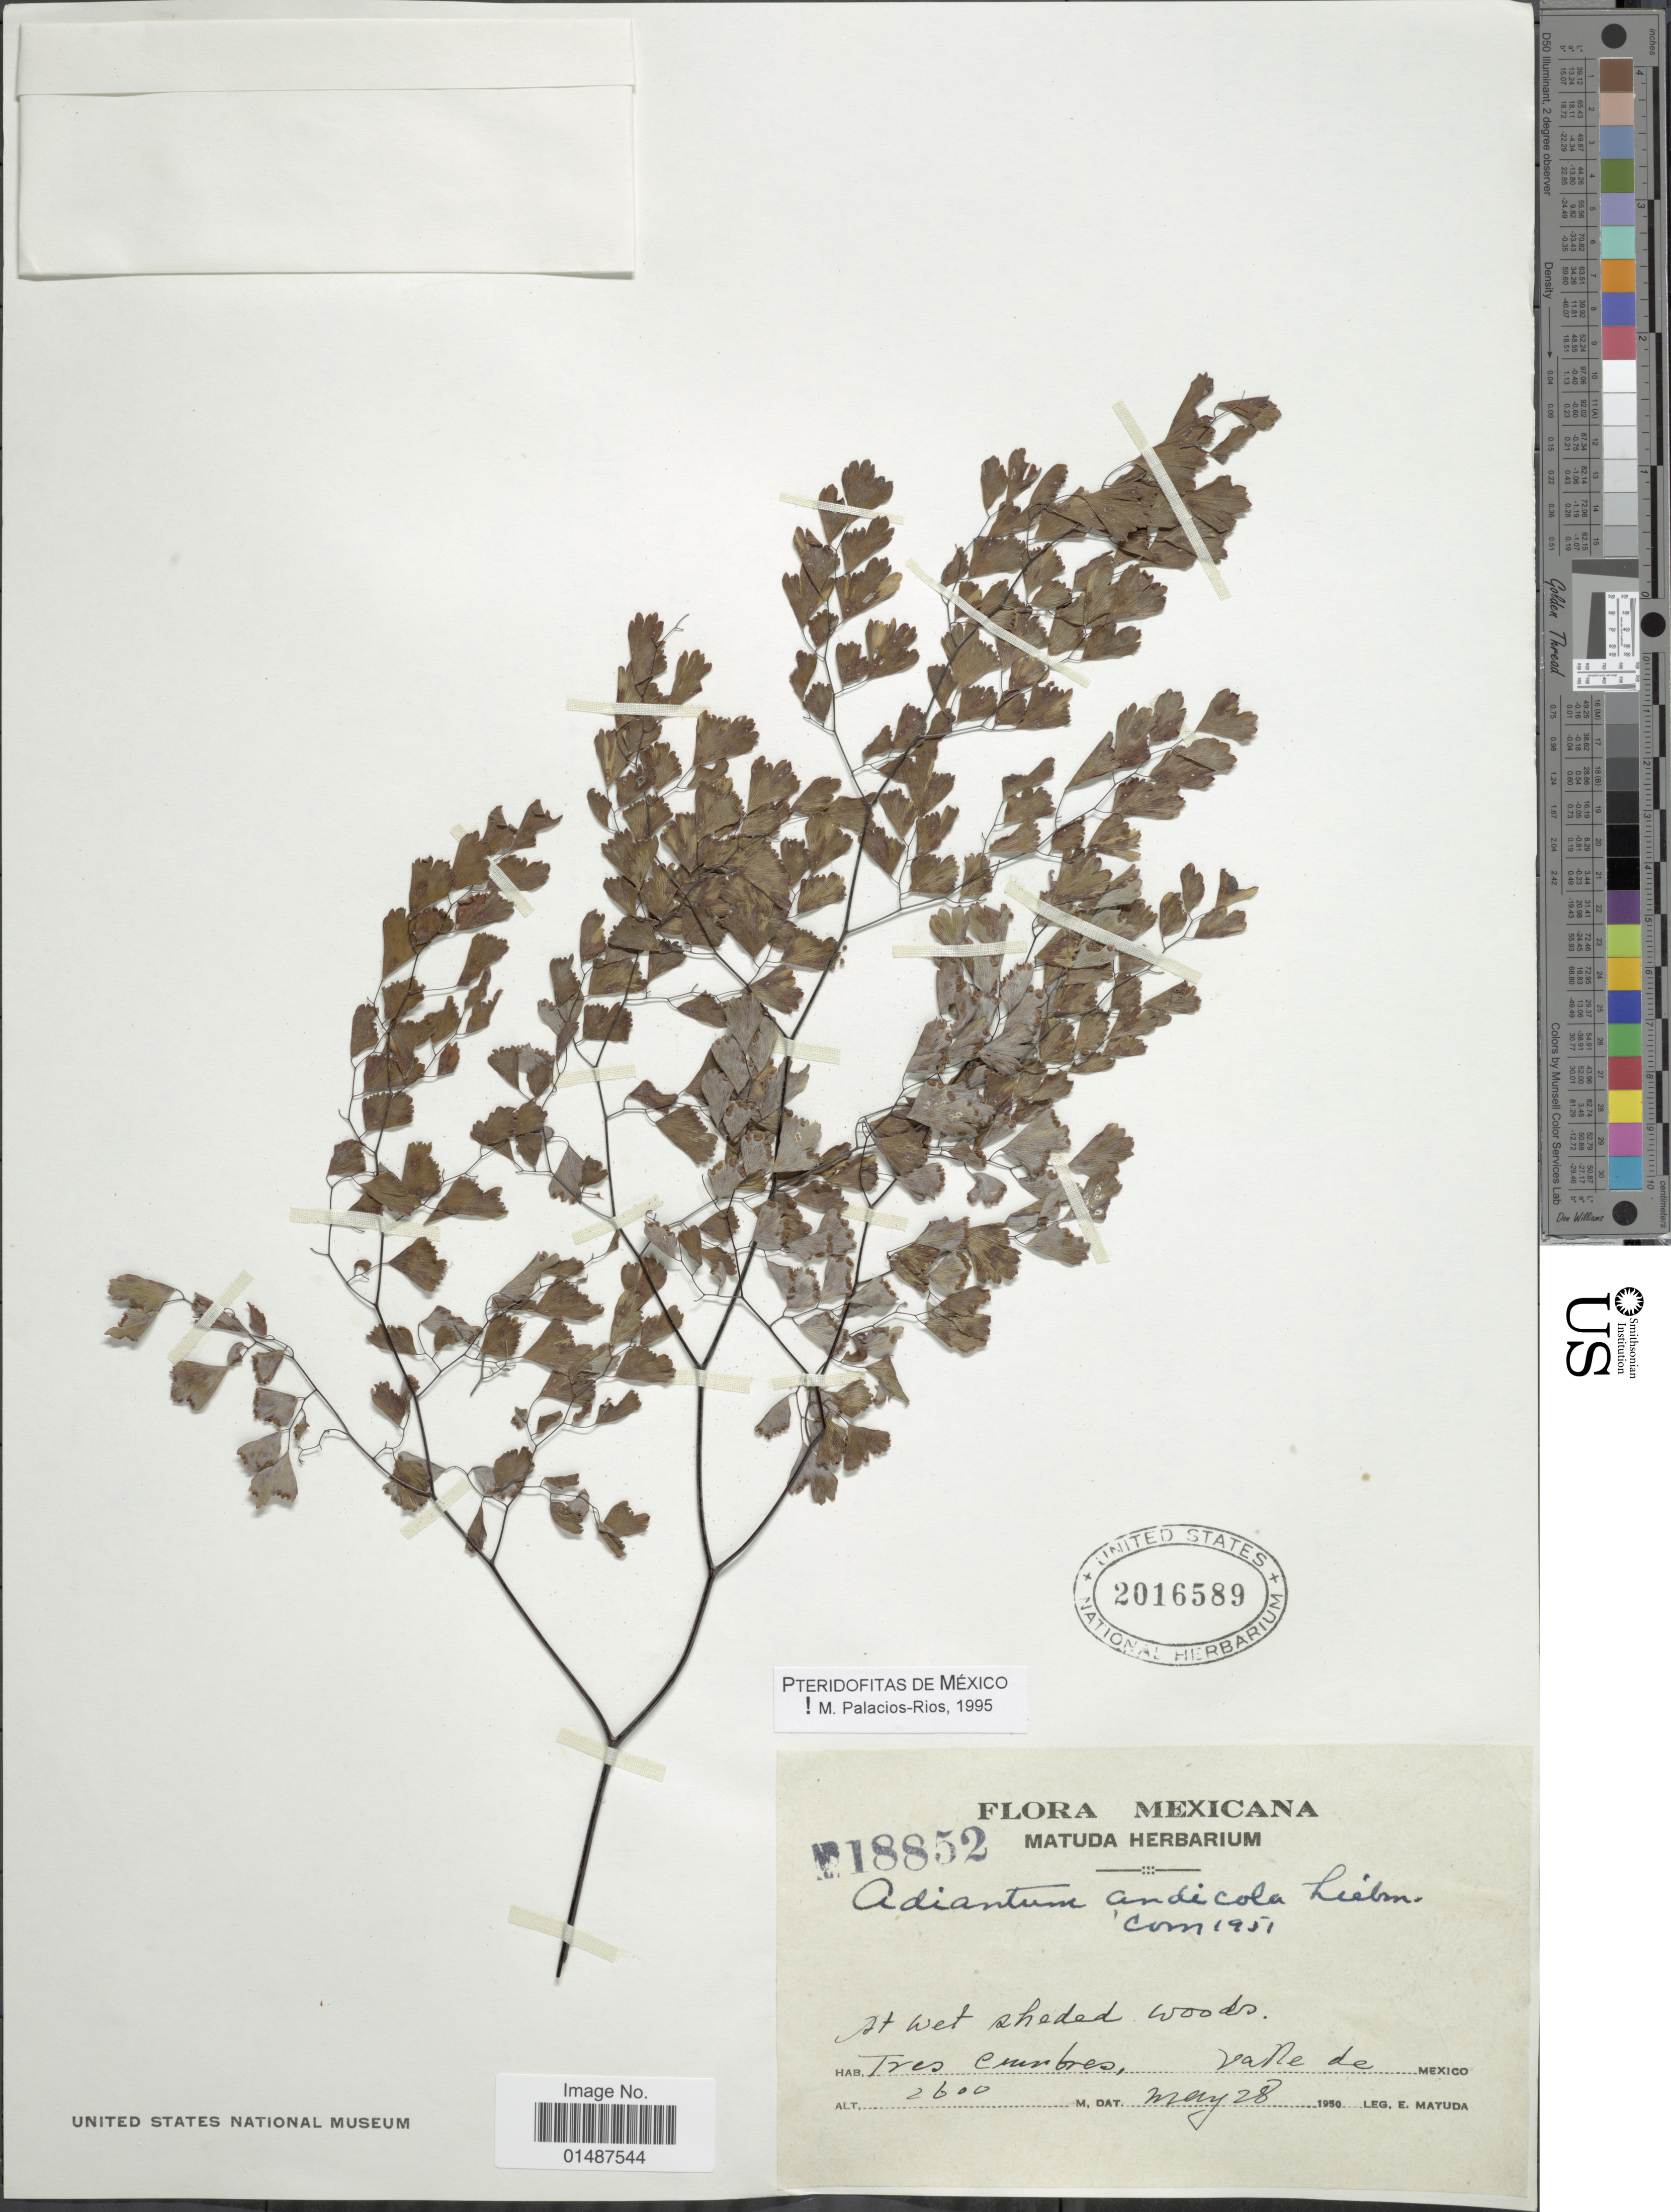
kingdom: Plantae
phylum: Tracheophyta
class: Polypodiopsida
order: Polypodiales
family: Pteridaceae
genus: Adiantum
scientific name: Adiantum andicola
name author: Liebm.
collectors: E. Matuda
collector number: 18852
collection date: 1950-05-28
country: Mexico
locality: Tres cumbres, valle de Mexico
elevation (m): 2600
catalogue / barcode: US 2016589